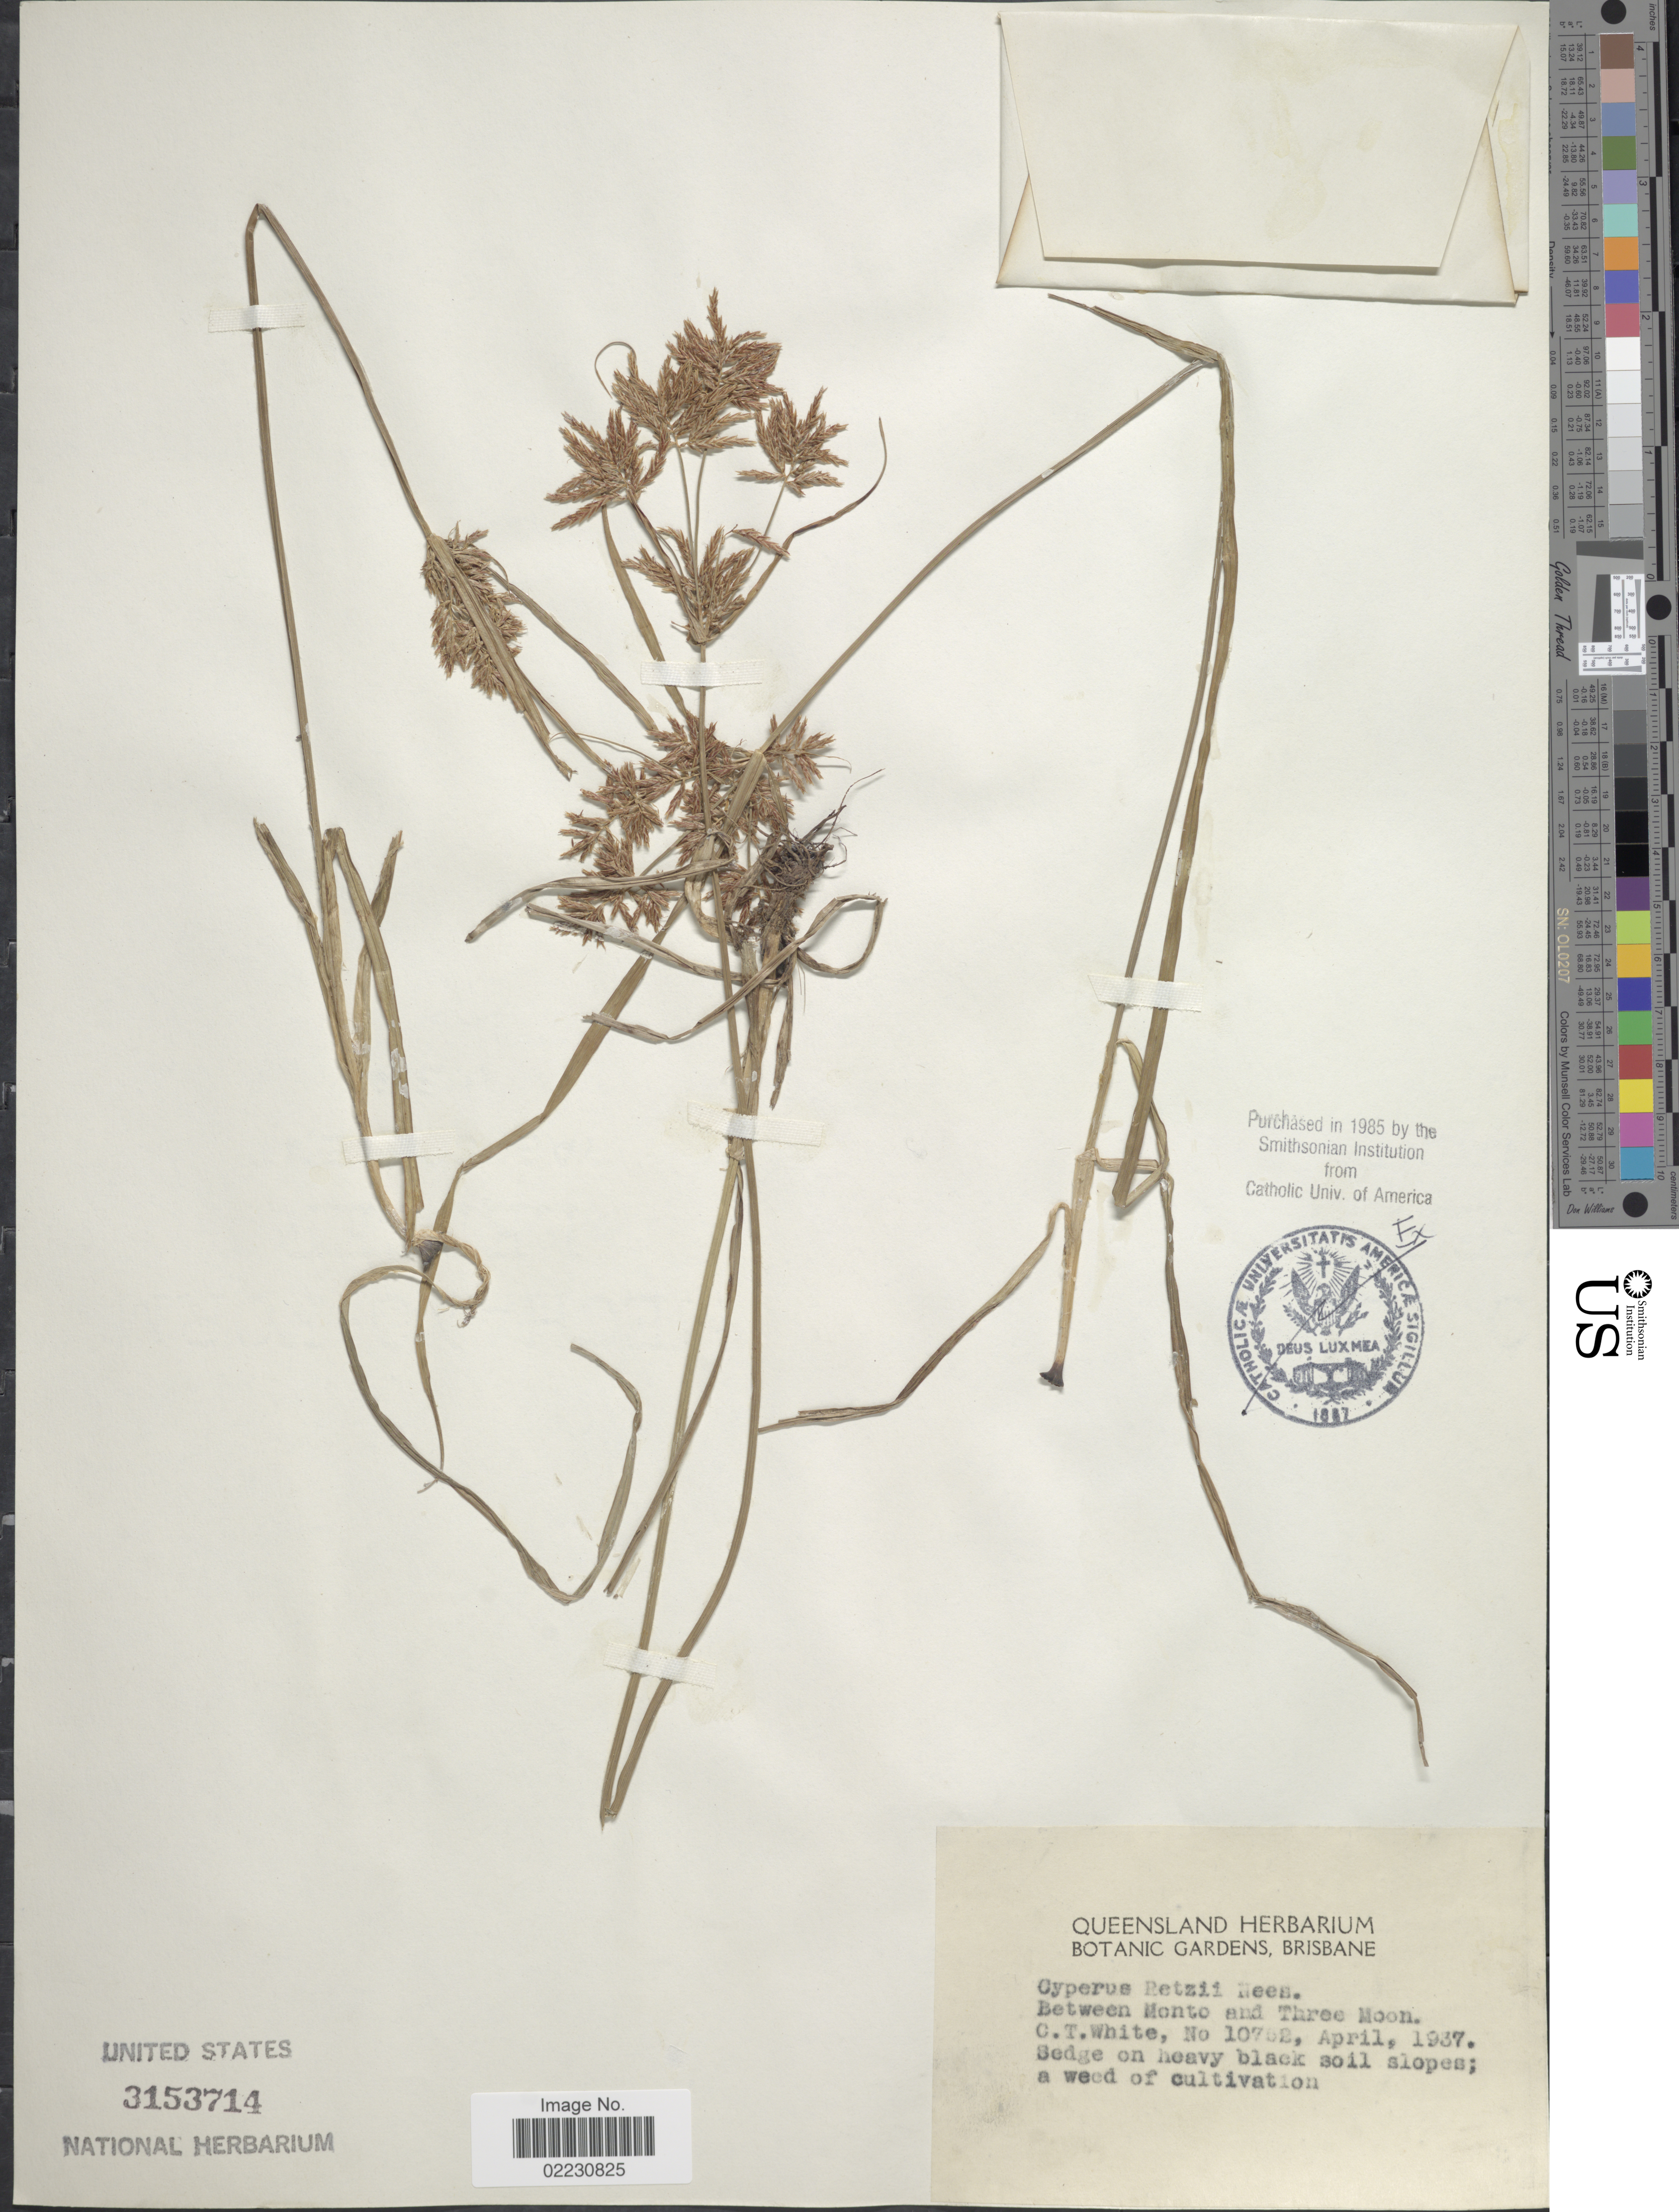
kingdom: Plantae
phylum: Tracheophyta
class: Liliopsida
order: Poales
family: Cyperaceae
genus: Cyperus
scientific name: Cyperus bifax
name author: C.B. Clarke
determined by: Booth, R.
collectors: C. T. White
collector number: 10762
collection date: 1937-04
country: Australia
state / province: Queensland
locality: Between Monto and Three Moon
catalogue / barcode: US 3153714